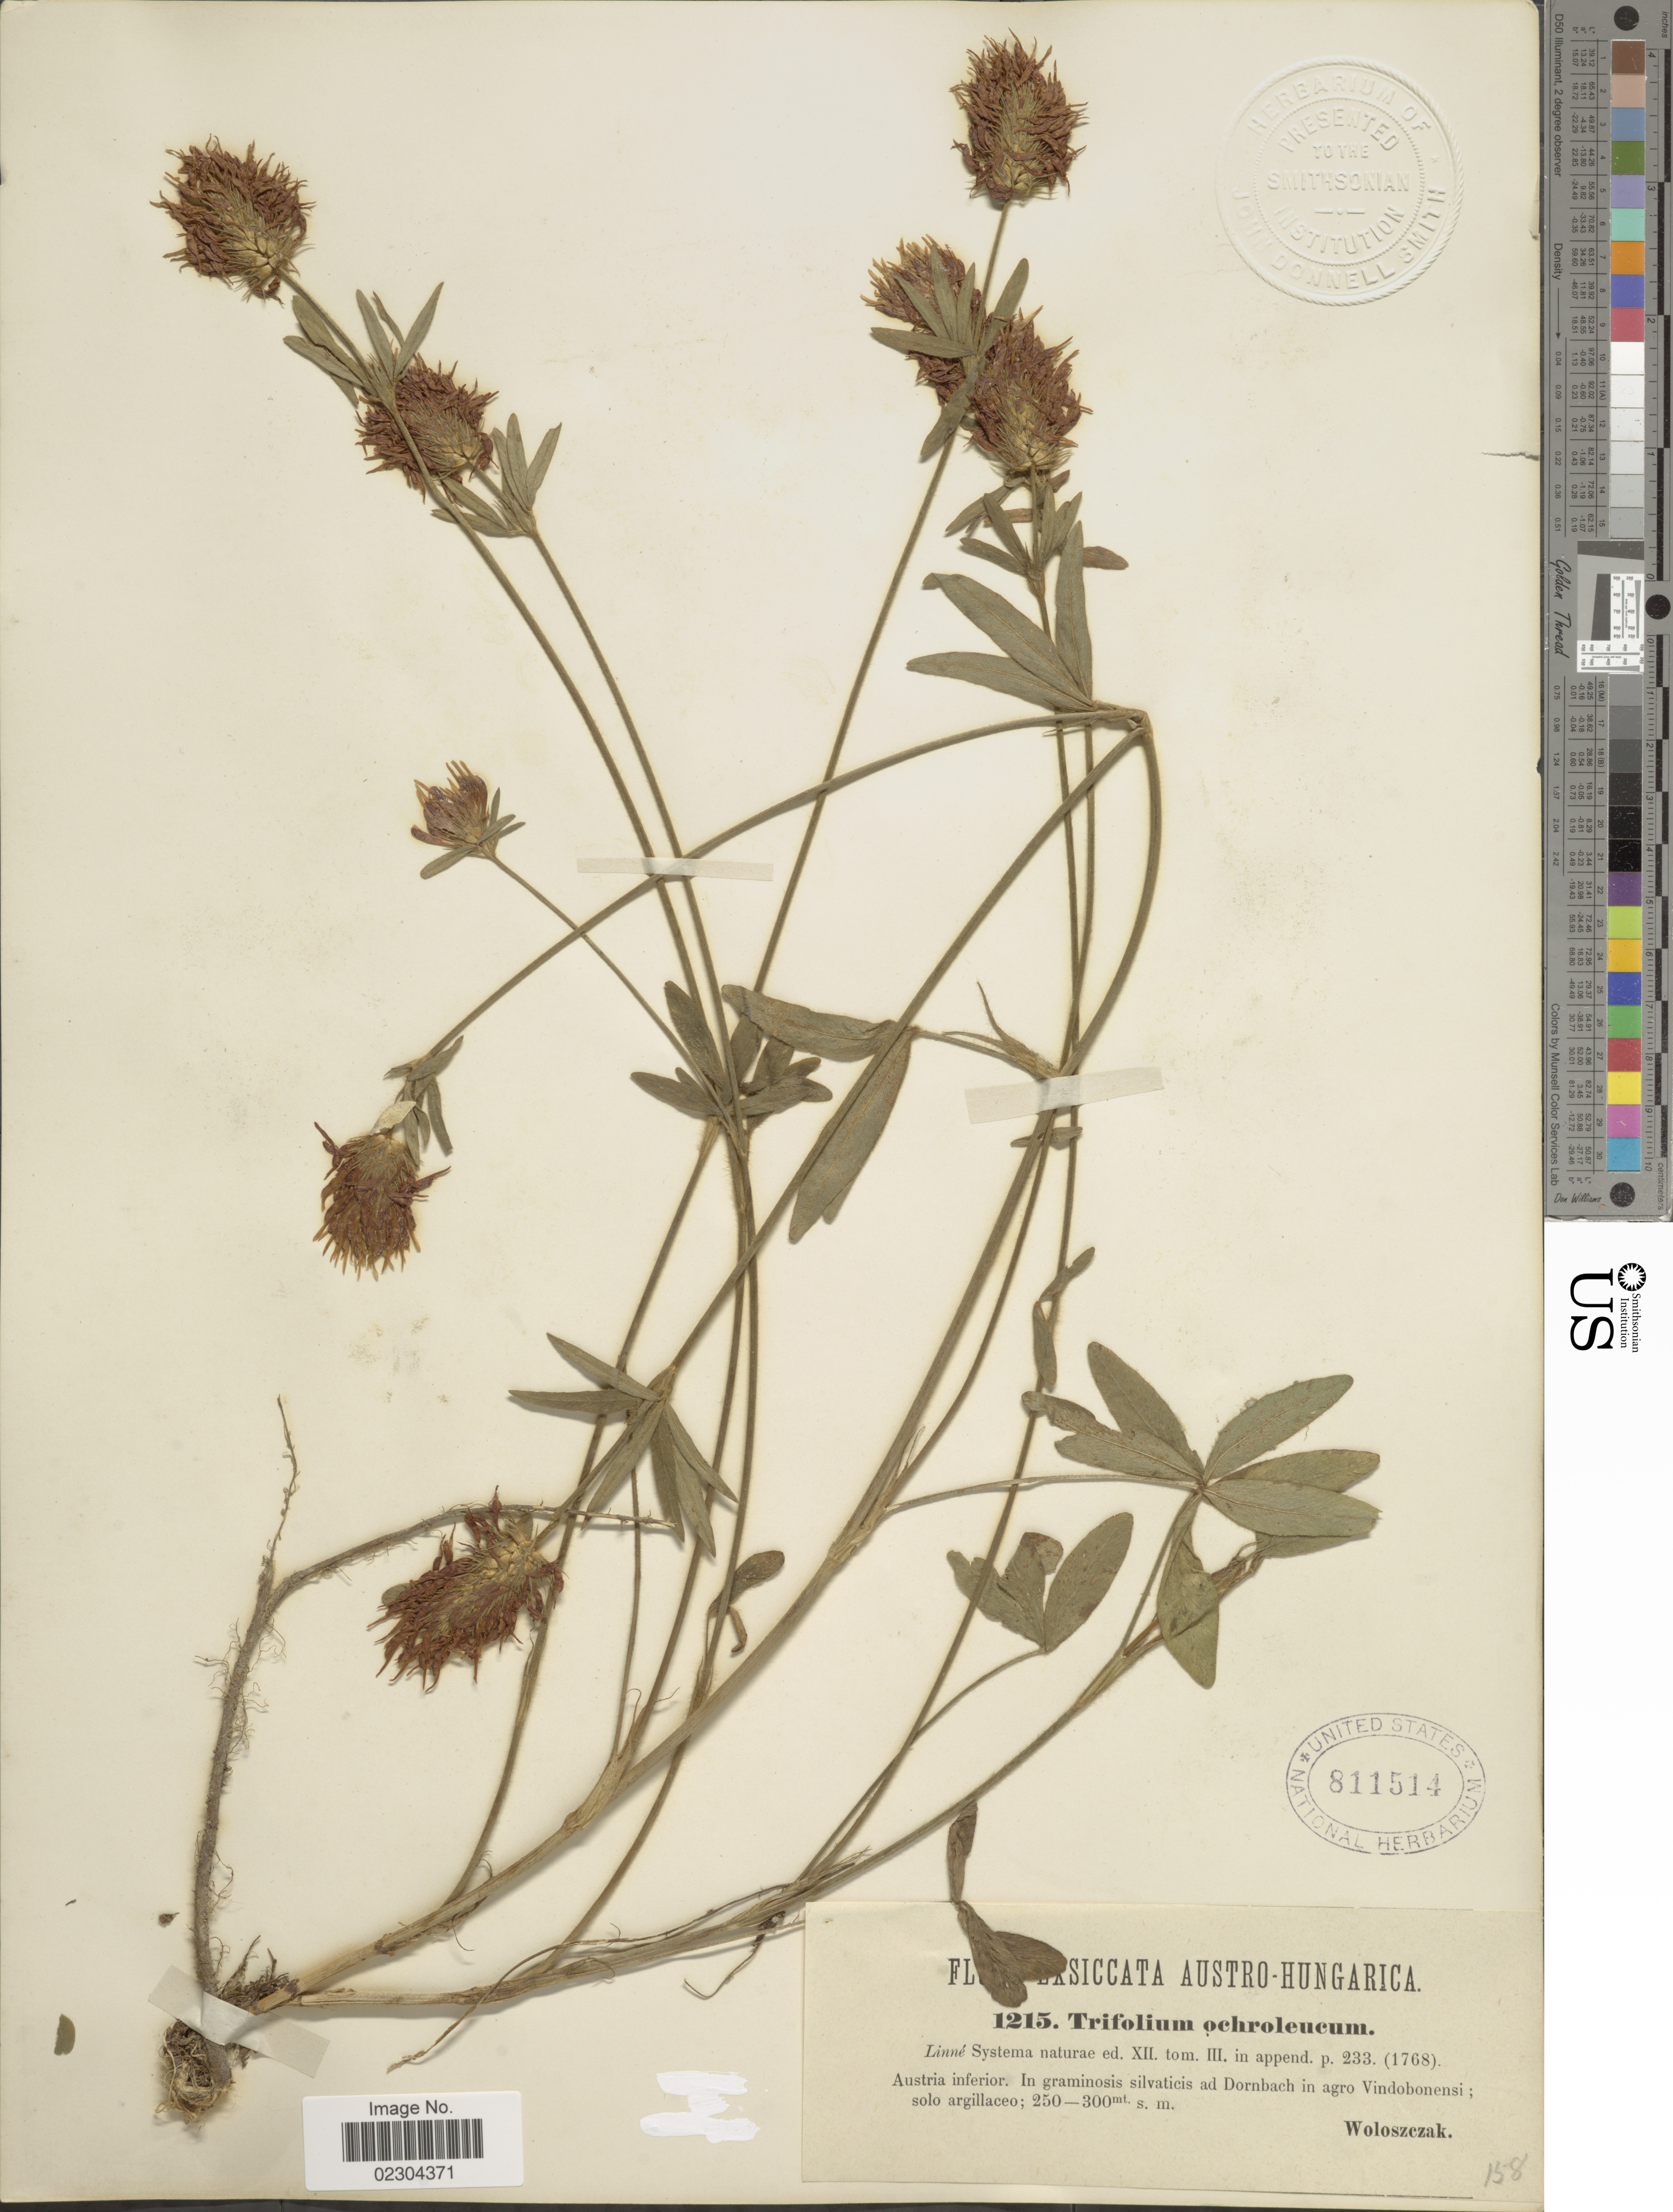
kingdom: Plantae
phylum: Tracheophyta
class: Magnoliopsida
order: Fabales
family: Fabaceae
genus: Trifolium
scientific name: Trifolium ochroleucon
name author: Huds.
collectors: Woloszczak, E.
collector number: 1215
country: Austria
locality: Ad Dornbach in agro Vindobonensi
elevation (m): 250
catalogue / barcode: US 811514